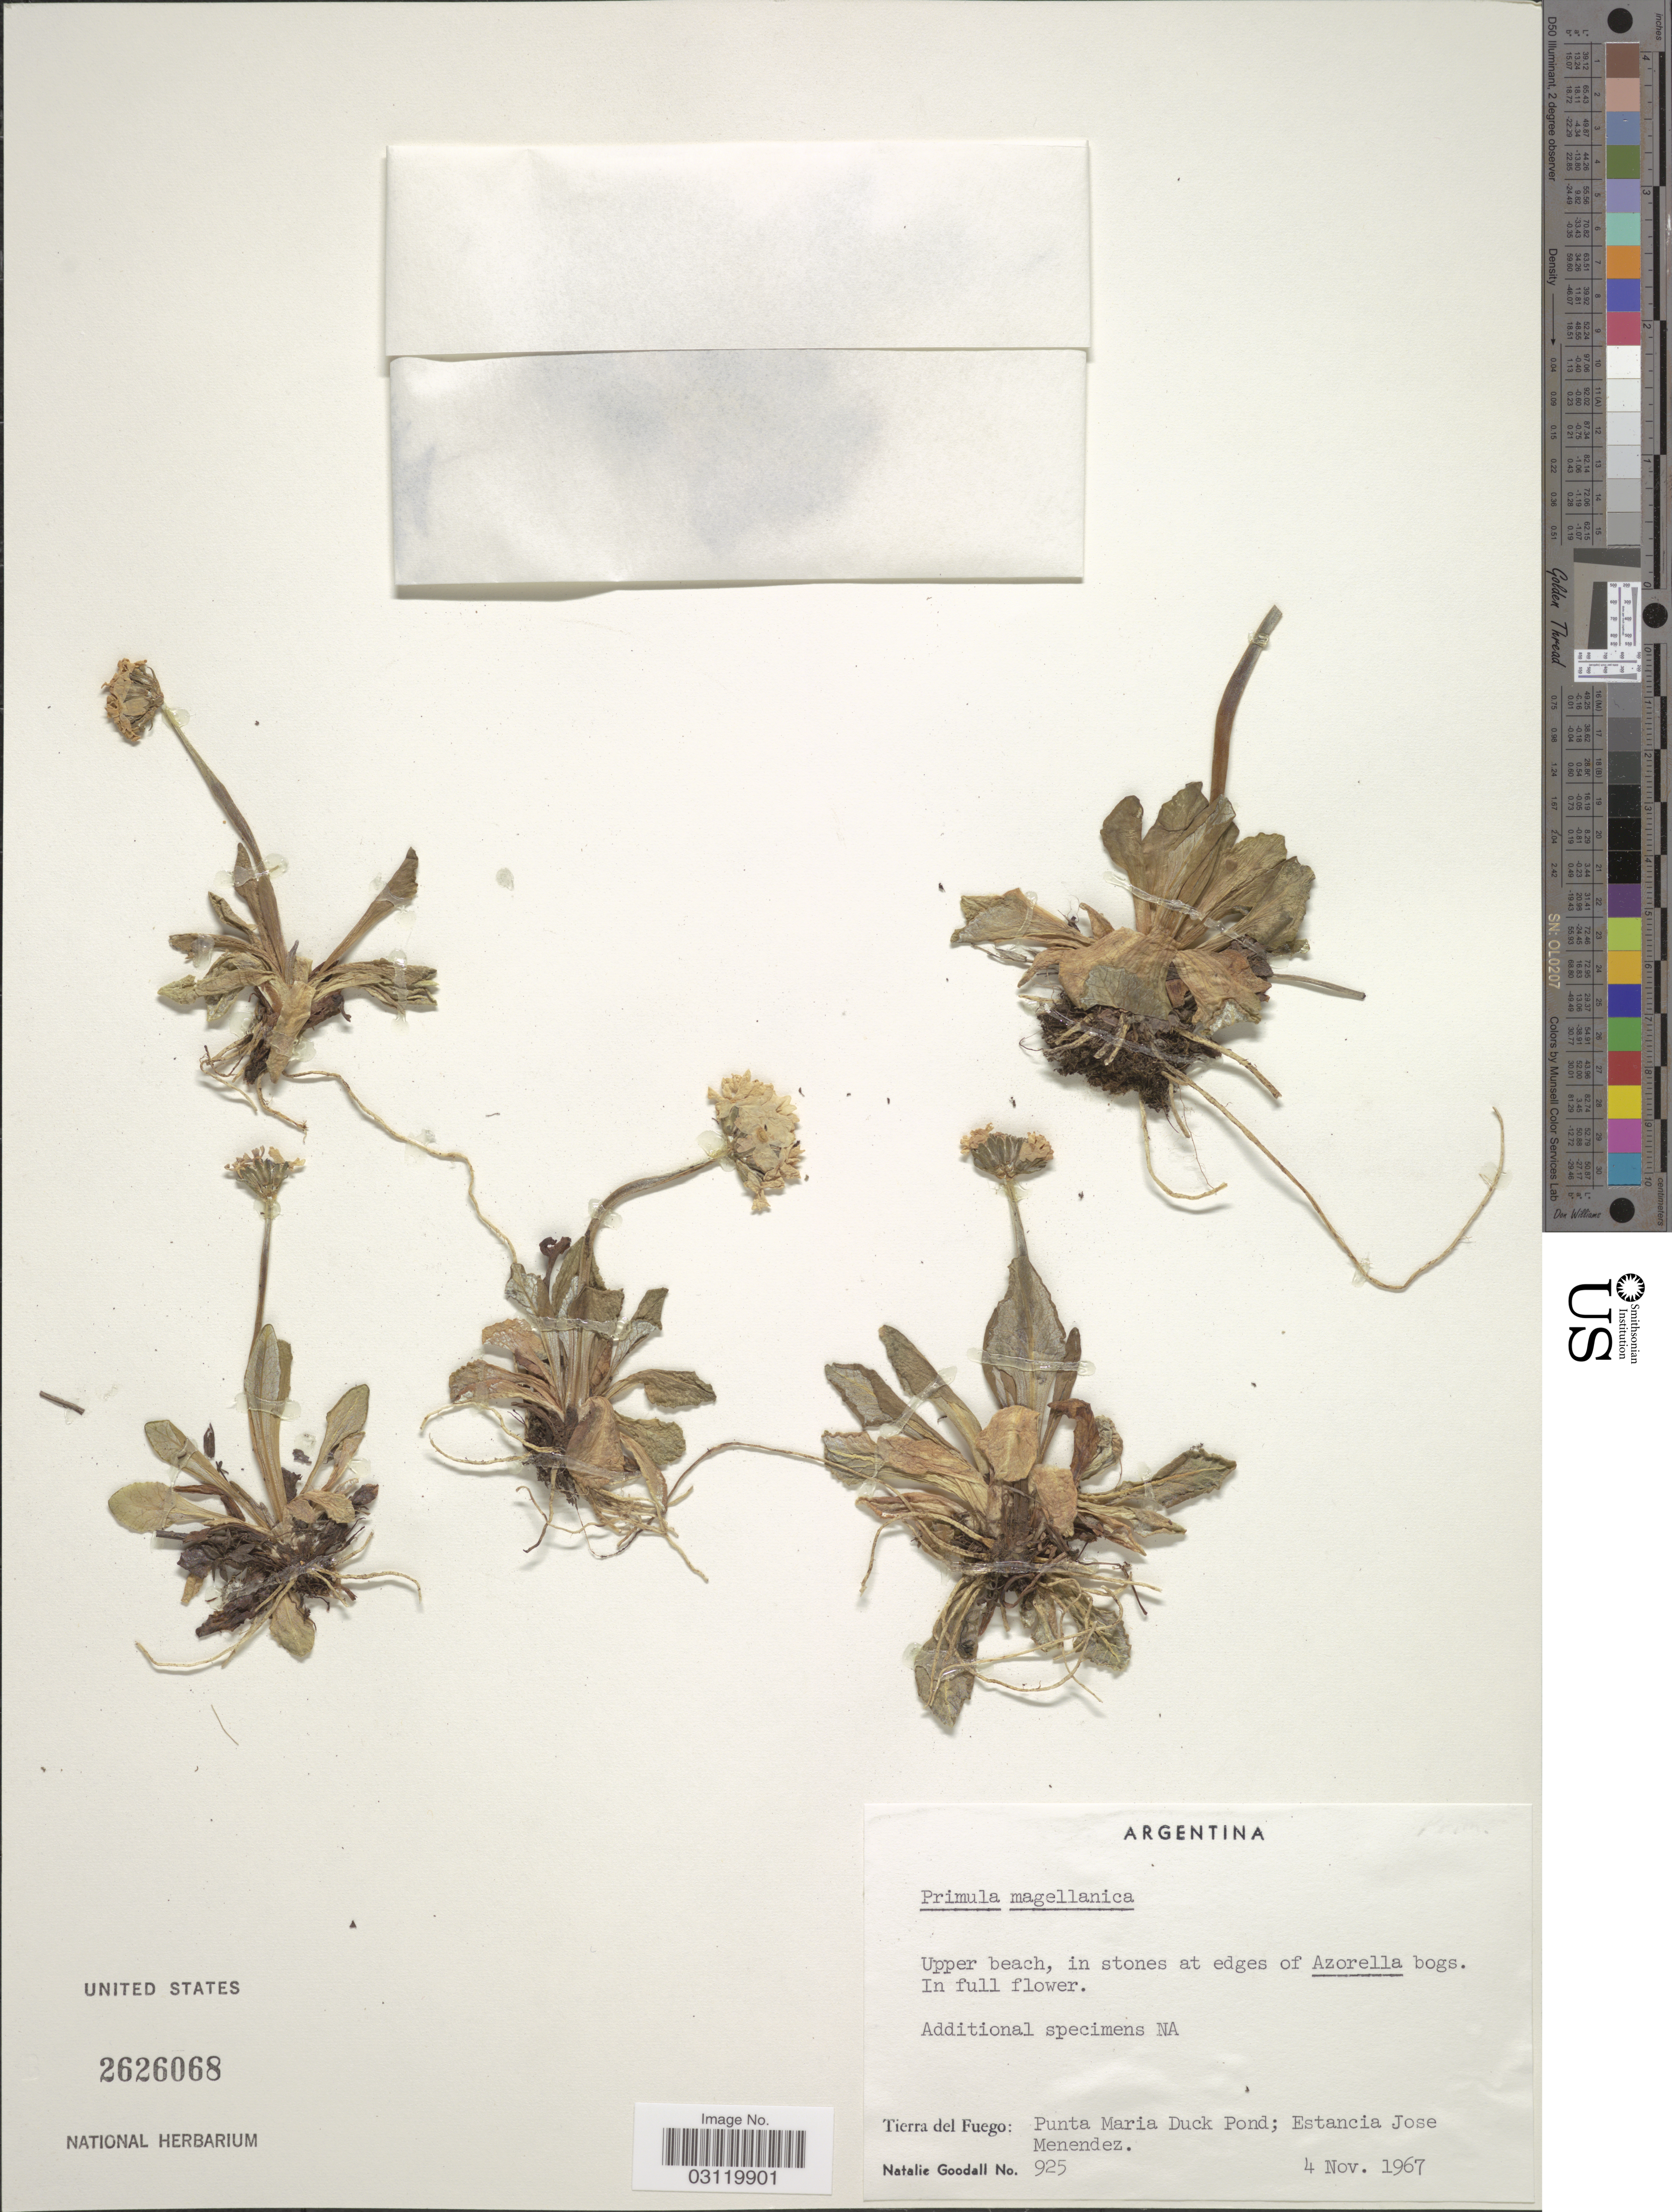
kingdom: Plantae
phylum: Tracheophyta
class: Magnoliopsida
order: Ericales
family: Primulaceae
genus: Primula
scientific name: Primula magellanica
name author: Lehm.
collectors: N. Goodall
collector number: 925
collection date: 1967-11-04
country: Argentina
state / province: Tierra del Fuego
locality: Punta Maria Duck Pond; Estancia Jose Menendez.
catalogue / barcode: US 2626068